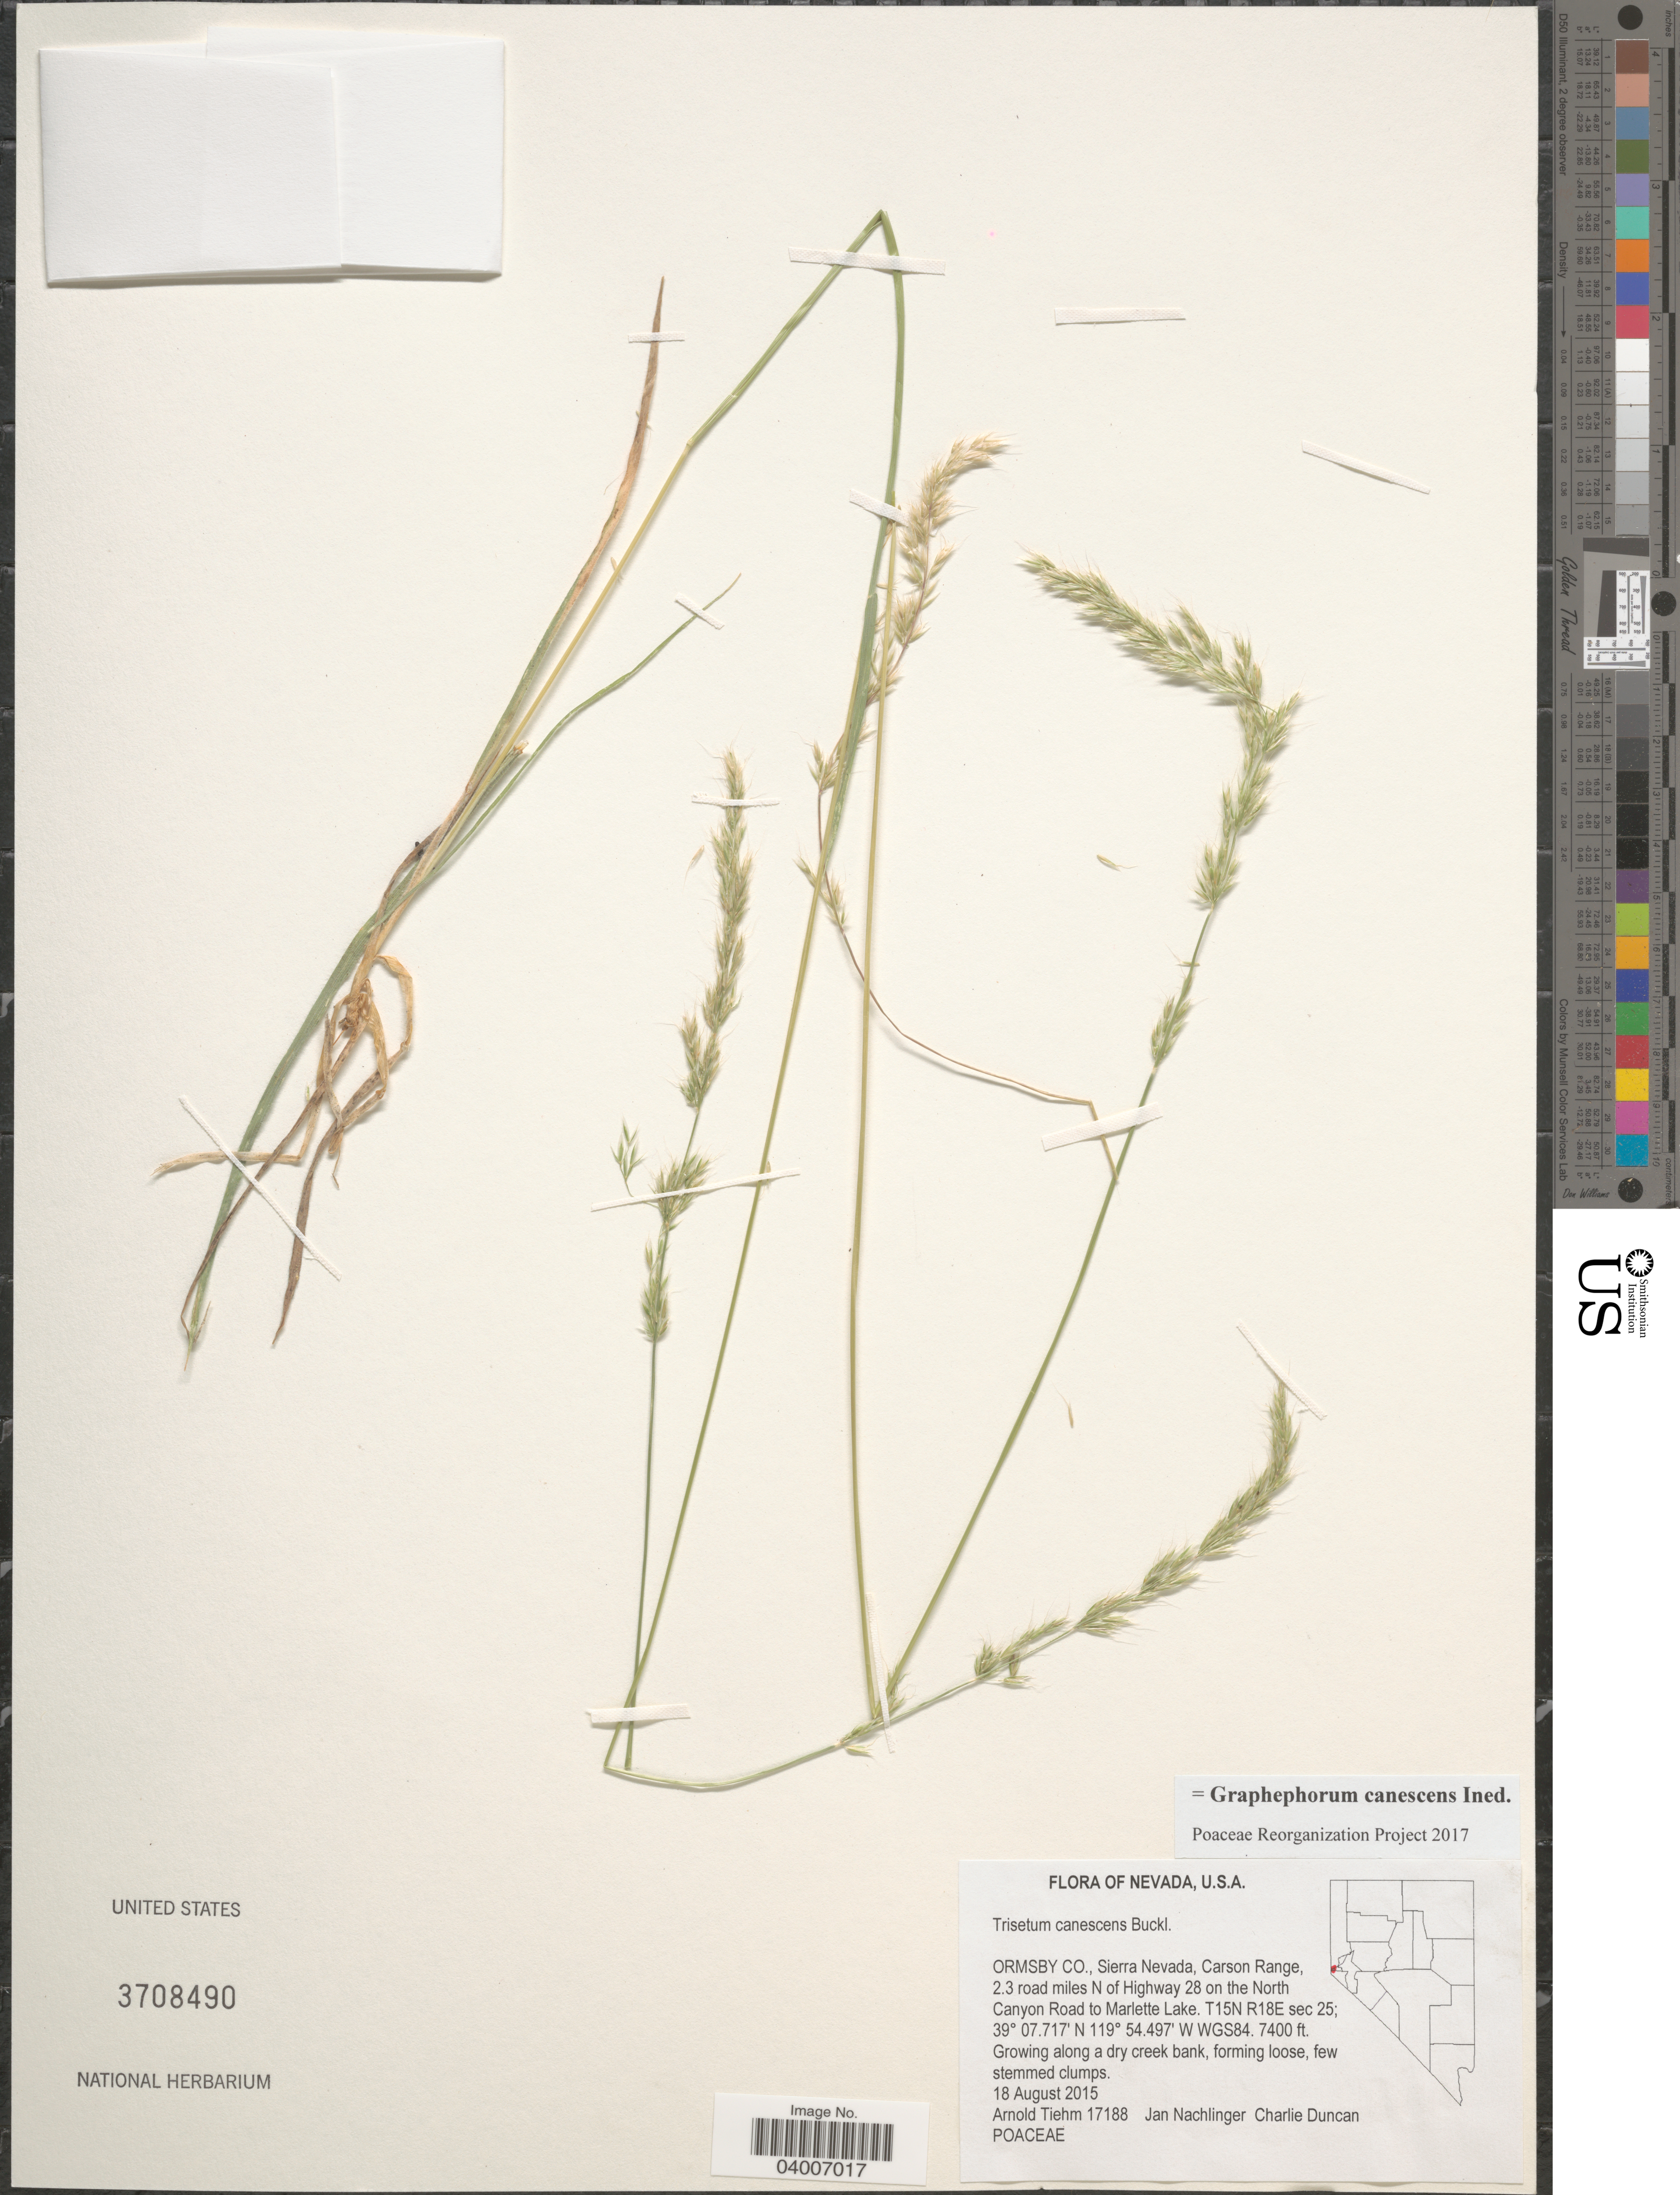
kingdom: Plantae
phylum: Tracheophyta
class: Liliopsida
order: Poales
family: Poaceae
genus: Graphephorum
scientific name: Graphephorum canescens ined.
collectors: A. Tiehm, J. Nachlinger & C. Duncan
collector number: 17188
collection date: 2015-08-18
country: United States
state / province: Nevada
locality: Ormsby Co., Sierra Nevada, Carson Range, 2.3 road miles N of Highway 28 on the North Canyon Road to Marlette Lake. T15N R18E sec 25. WGS84.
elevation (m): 2256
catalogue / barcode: US 3708490